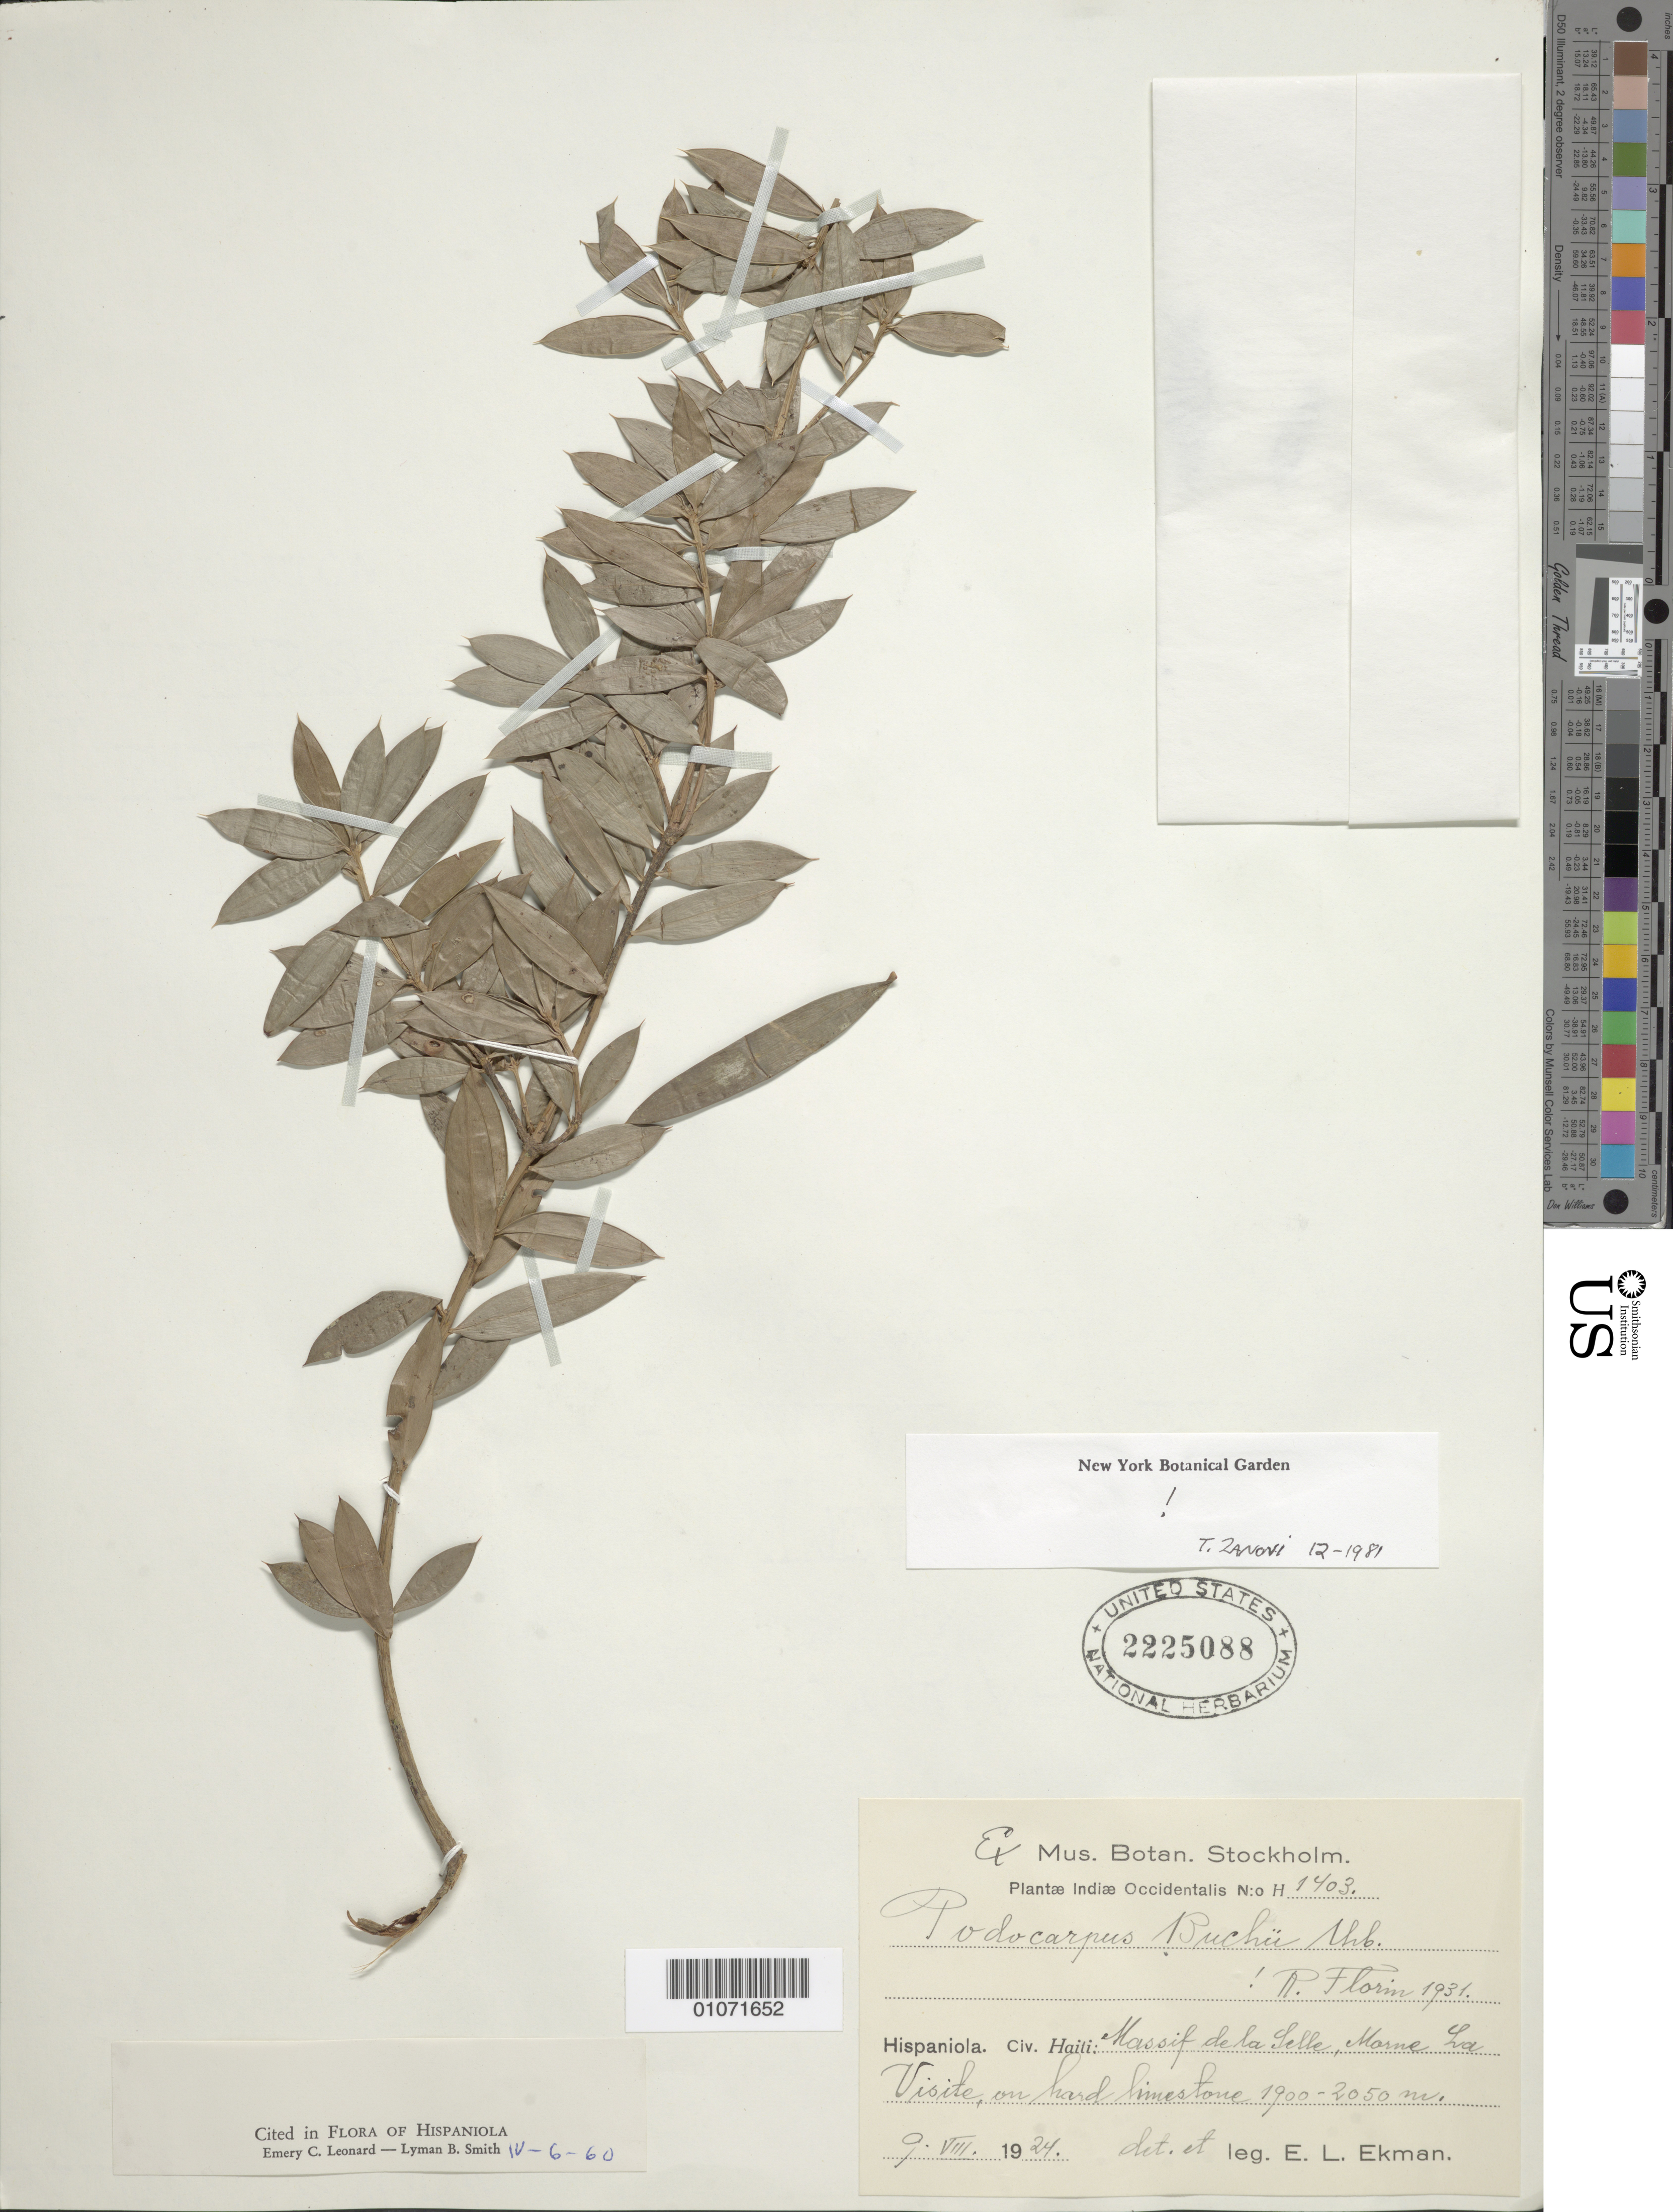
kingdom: Plantae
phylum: Tracheophyta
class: Pinopsida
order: Pinales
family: Podocarpaceae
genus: Podocarpus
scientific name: Podocarpus buchii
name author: Urb.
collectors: E. L. Ekman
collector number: H 1403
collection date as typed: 09 Aug 1924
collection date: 1924-08-09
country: Haiti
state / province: Óuest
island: Hispaniola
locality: Massif de la selle, Marne la Viste on hard limestone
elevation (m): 1900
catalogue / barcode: US 2225088